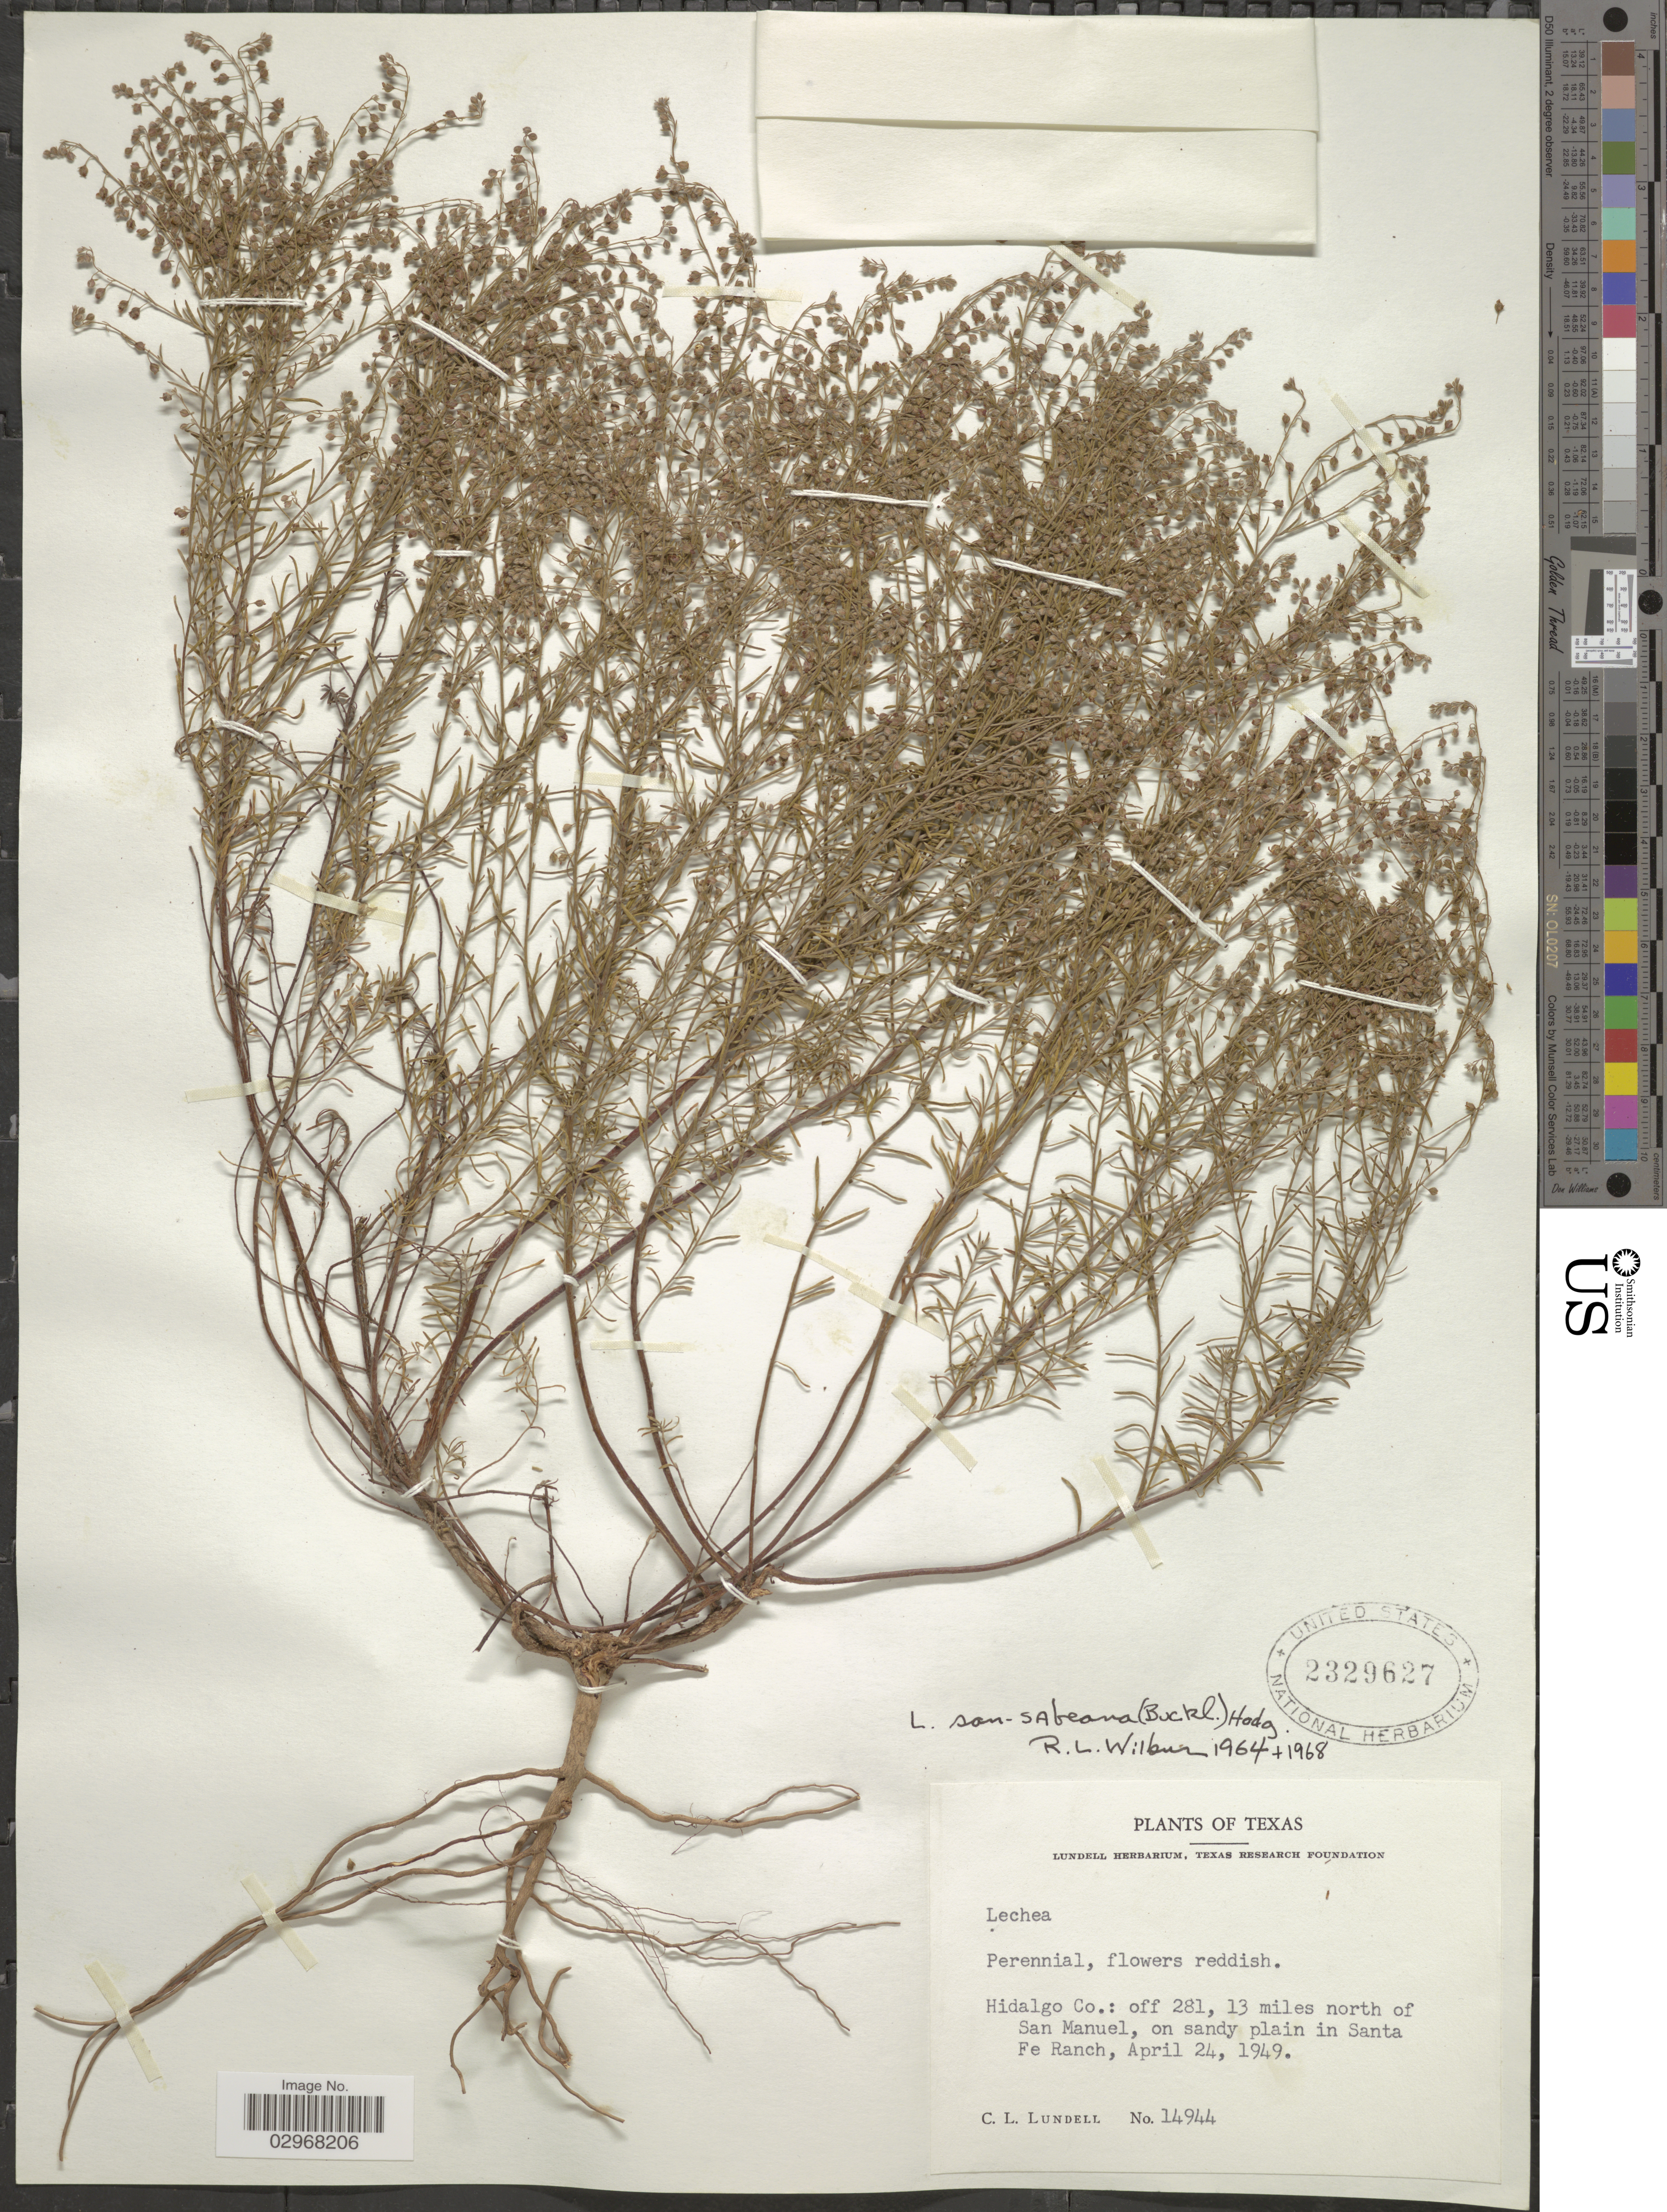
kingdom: Plantae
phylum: Tracheophyta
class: Magnoliopsida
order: Malvales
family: Cistaceae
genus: Lechea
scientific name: Lechea san-sabeana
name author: (Buckley) Hodgdon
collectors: C. L. Lundell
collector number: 14944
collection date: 1949-04-24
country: United States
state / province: Texas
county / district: Hidalgo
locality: Hidalgo Co.: off 281, 13 miles north of San Manuel, on sandy plain in Santa Fe Ranch.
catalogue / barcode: US 2329627